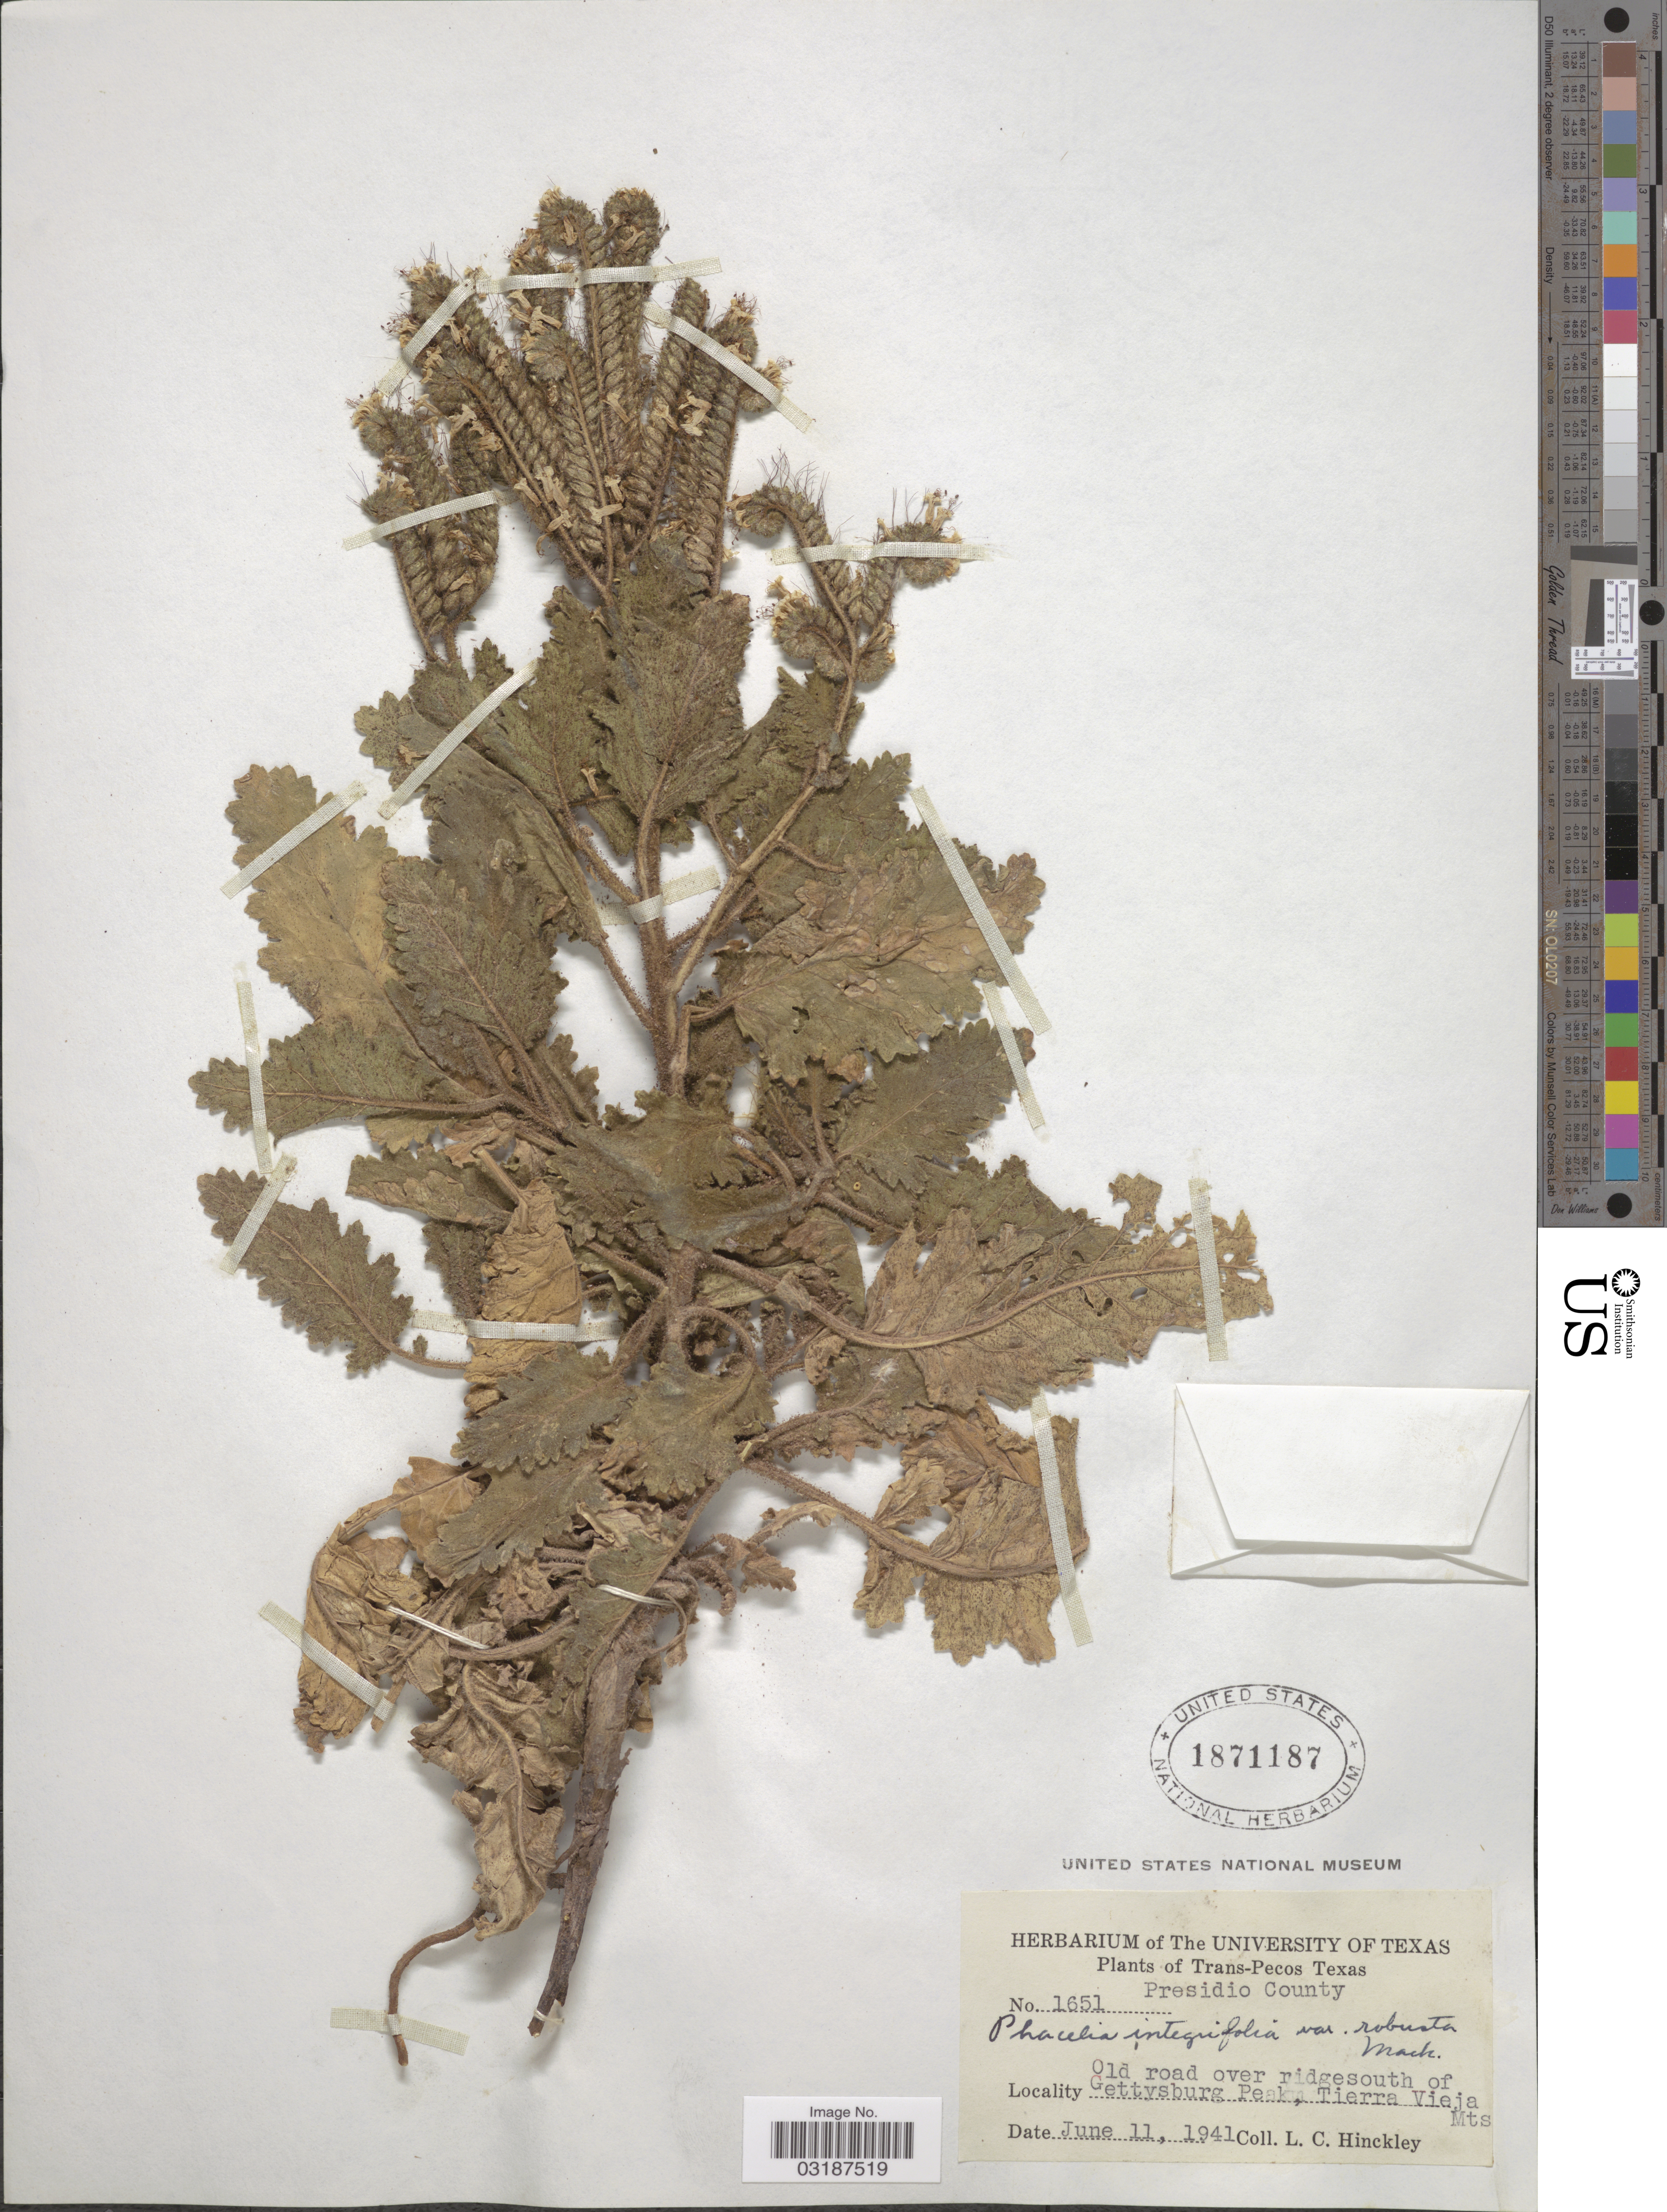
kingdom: Plantae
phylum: Tracheophyta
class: Magnoliopsida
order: Boraginales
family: Hydrophyllaceae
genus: Phacelia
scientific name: Phacelia robusta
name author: (J.F. Macbr.) I.M. Johnst.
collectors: L. Hinckley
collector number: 1651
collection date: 1941-06-11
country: United States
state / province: Texas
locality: Trans-Pecos Texas. Presidio County. Old road over ridgesouth of Gettysburg Peak, Tierra Vieja Mts.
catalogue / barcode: US 1871187